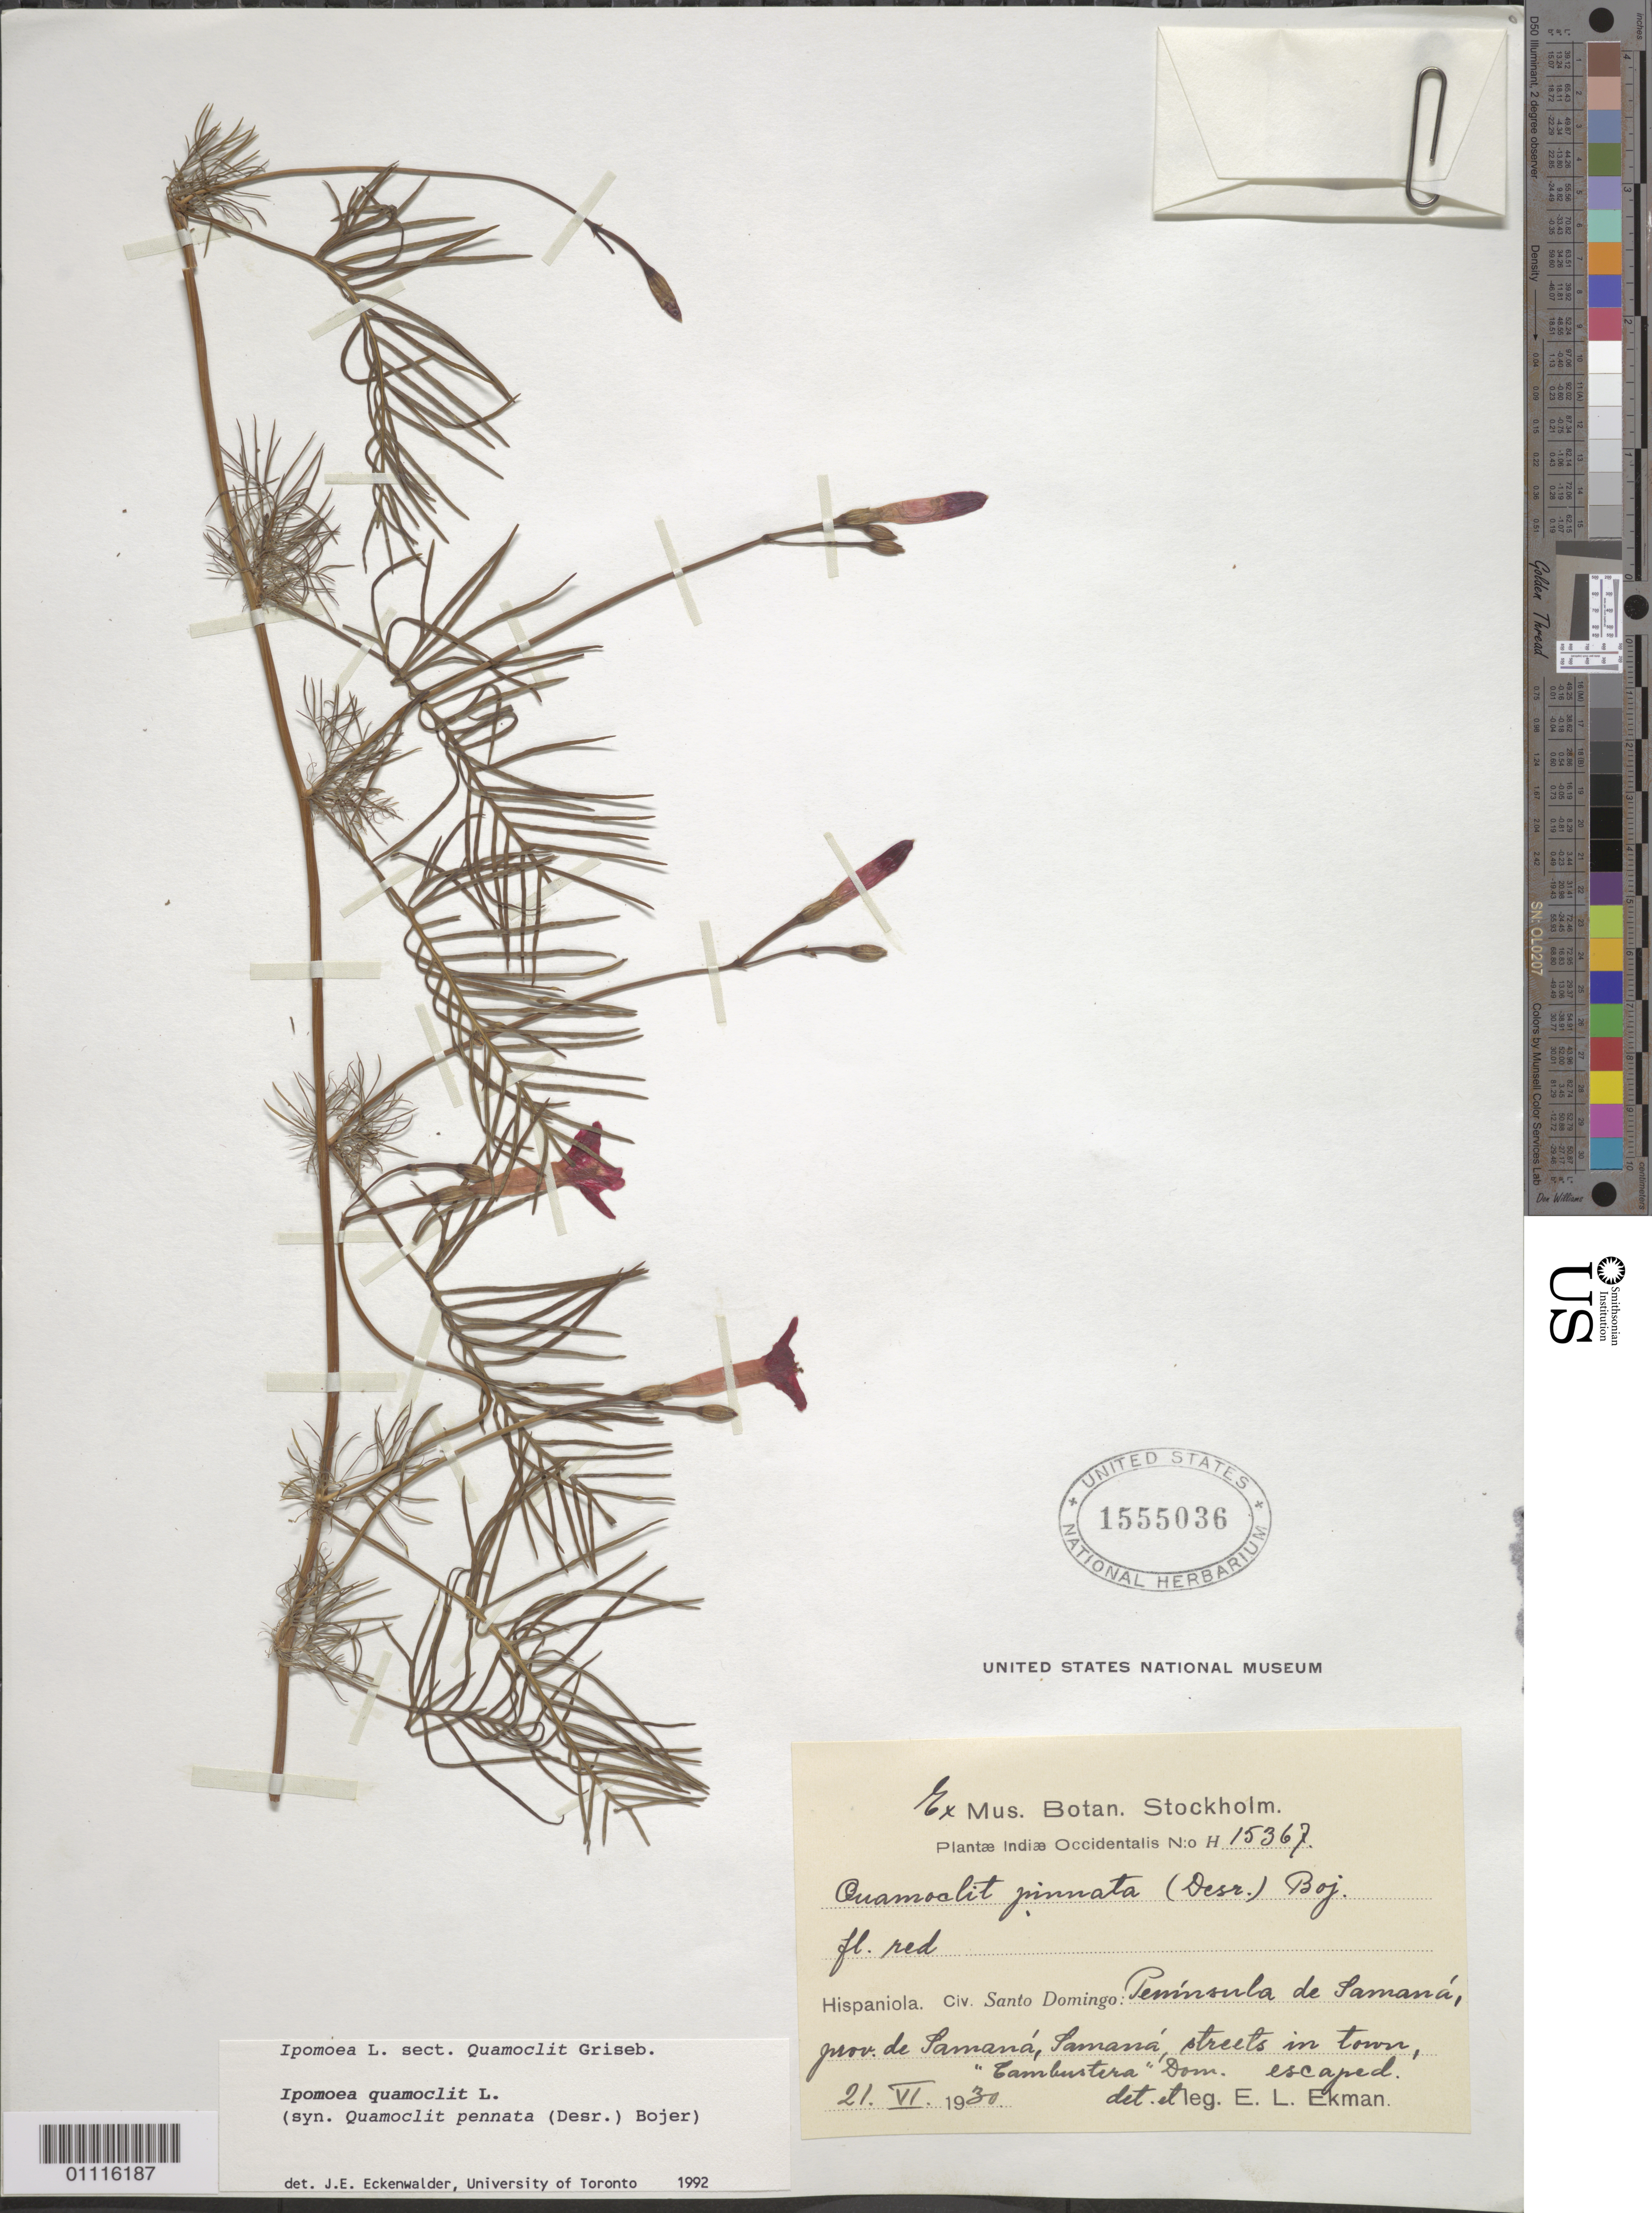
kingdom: Plantae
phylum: Tracheophyta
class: Magnoliopsida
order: Solanales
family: Convolvulaceae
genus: Ipomoea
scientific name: Ipomoea quamoclit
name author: L.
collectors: E. L. Ekman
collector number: H 15367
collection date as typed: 21 Jun 1930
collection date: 1930-06-21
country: Dominican Republic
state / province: Samaná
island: Hispaniola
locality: Samana, streets in town, escaped.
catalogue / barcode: US 1555036